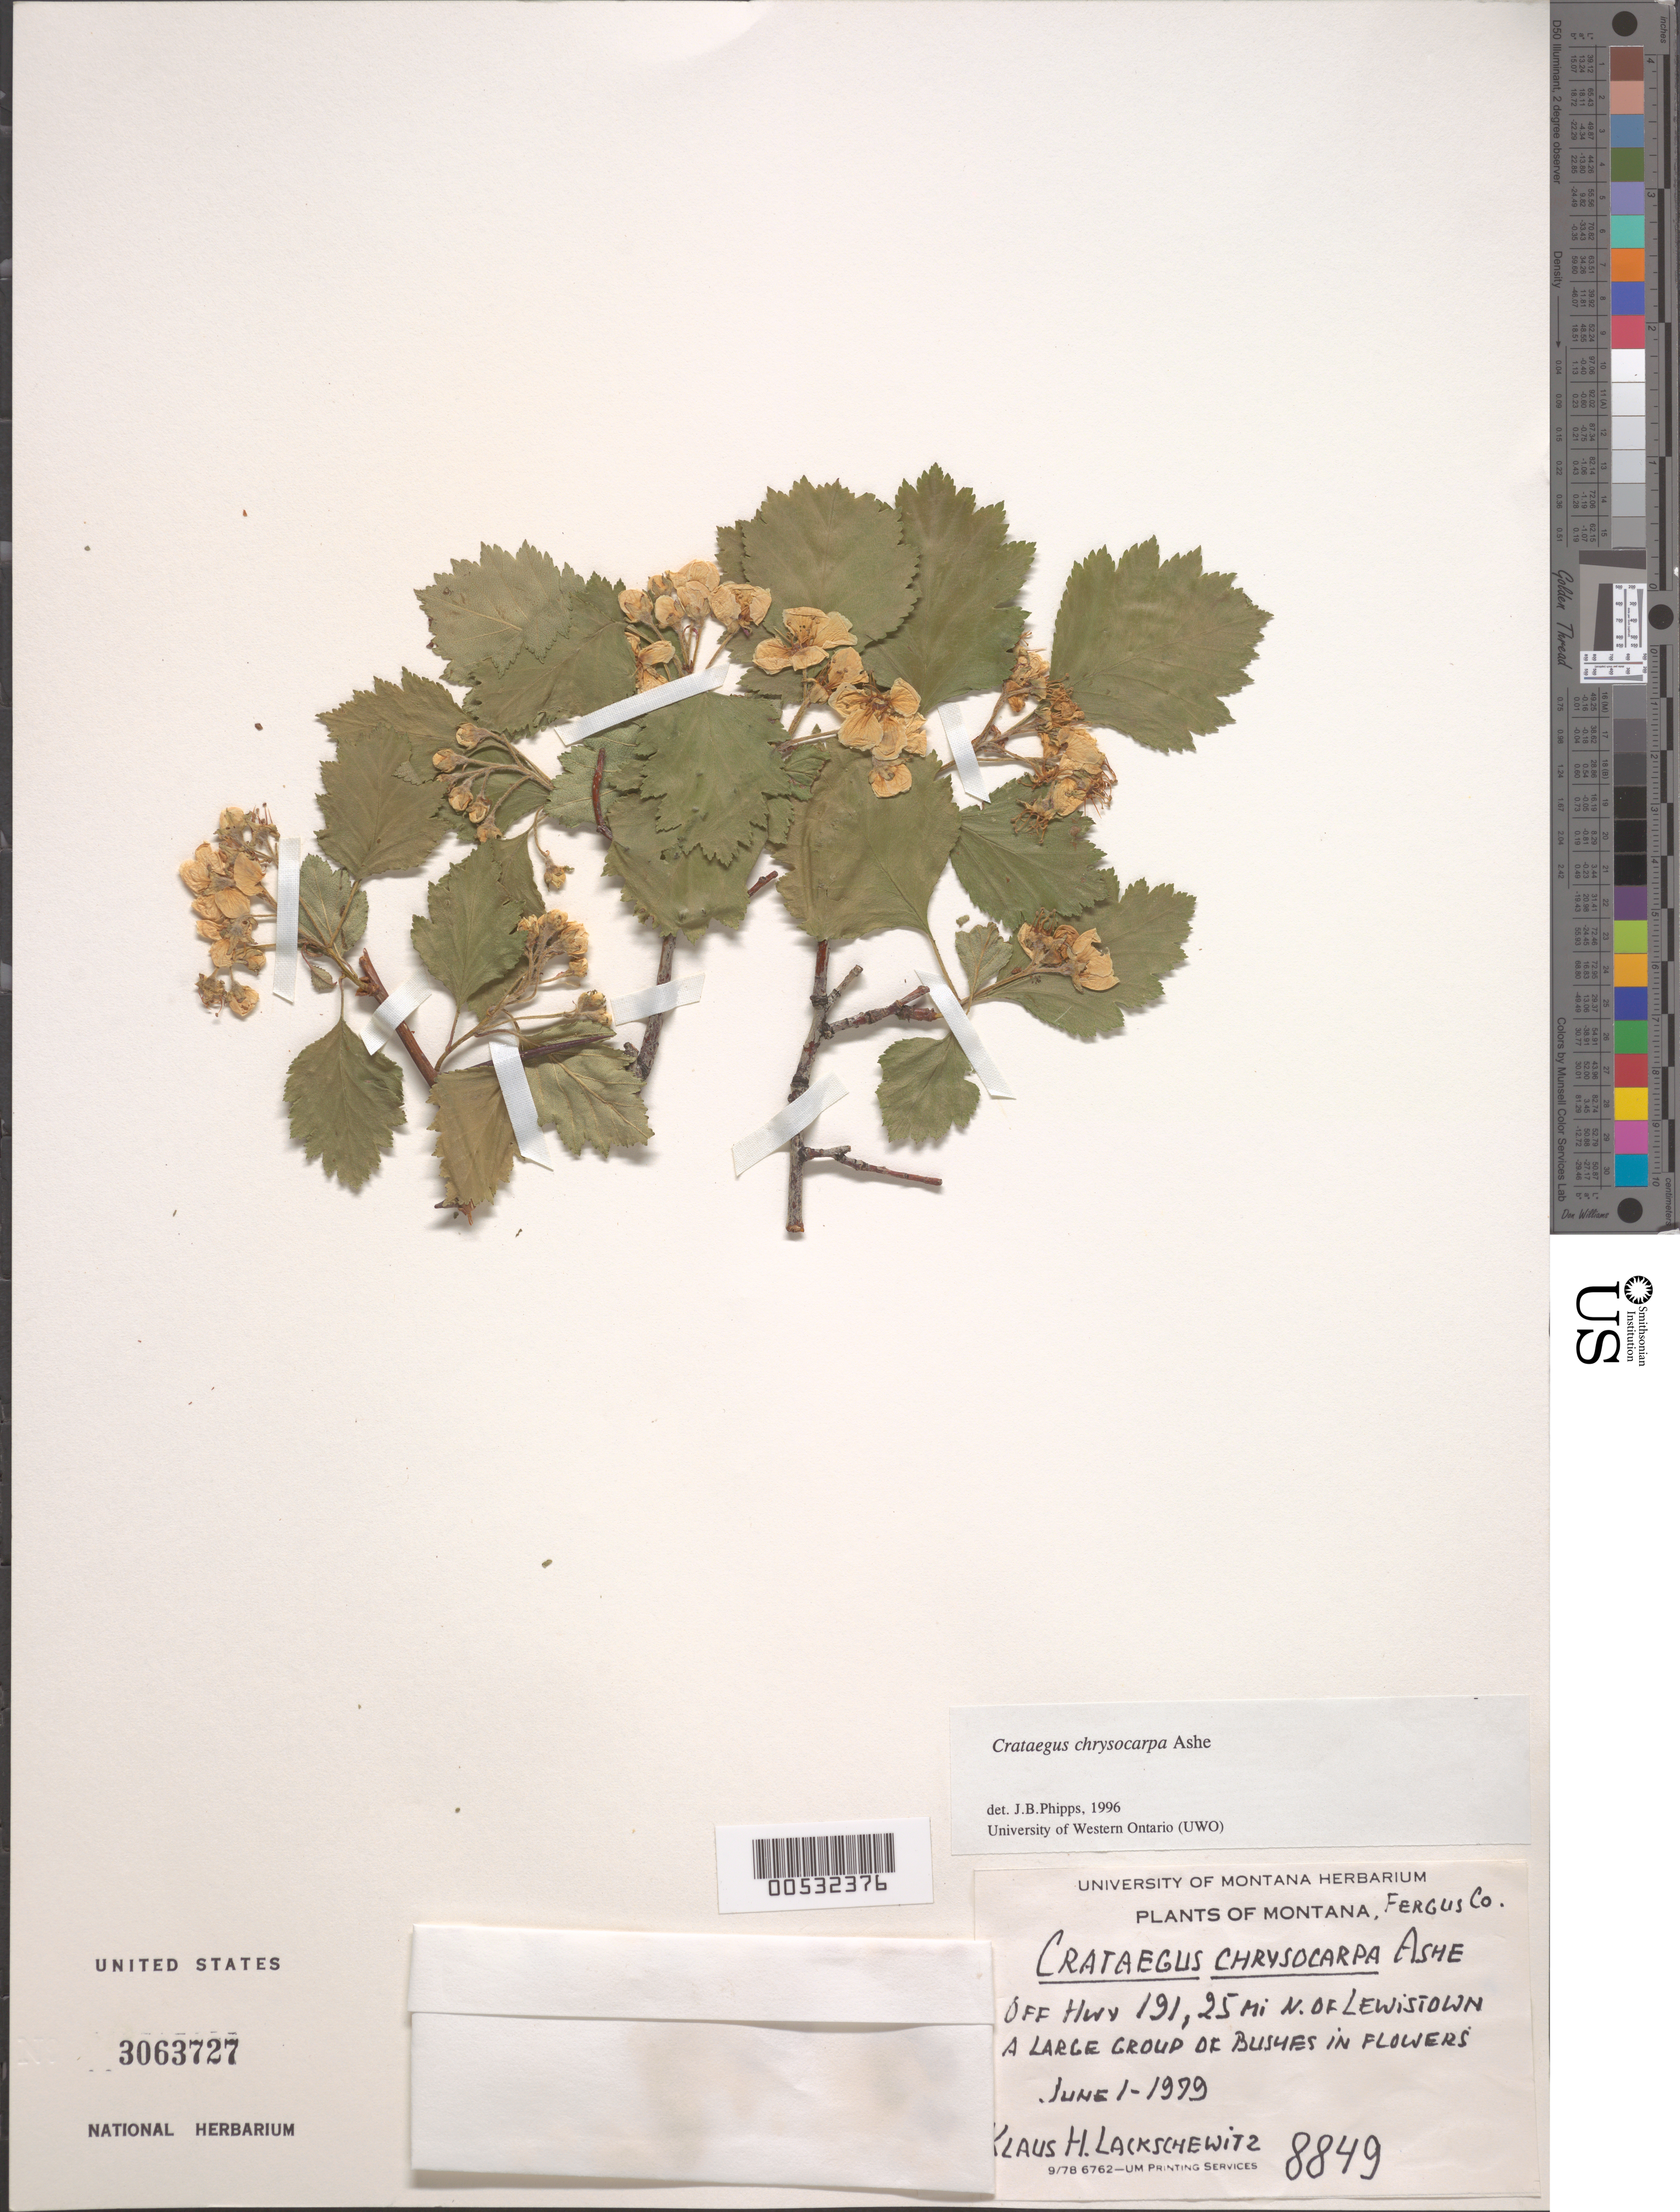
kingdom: Plantae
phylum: Tracheophyta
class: Magnoliopsida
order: Rosales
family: Rosaceae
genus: Crataegus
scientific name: Crataegus chrysocarpa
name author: Ashe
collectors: K. Lackschewitz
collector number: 8849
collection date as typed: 01 Jun 1979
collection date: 1979-06-01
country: United States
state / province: Montana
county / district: Fergus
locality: Off hwy 191, 25 mi. N of Lewistown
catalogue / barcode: US 3063727